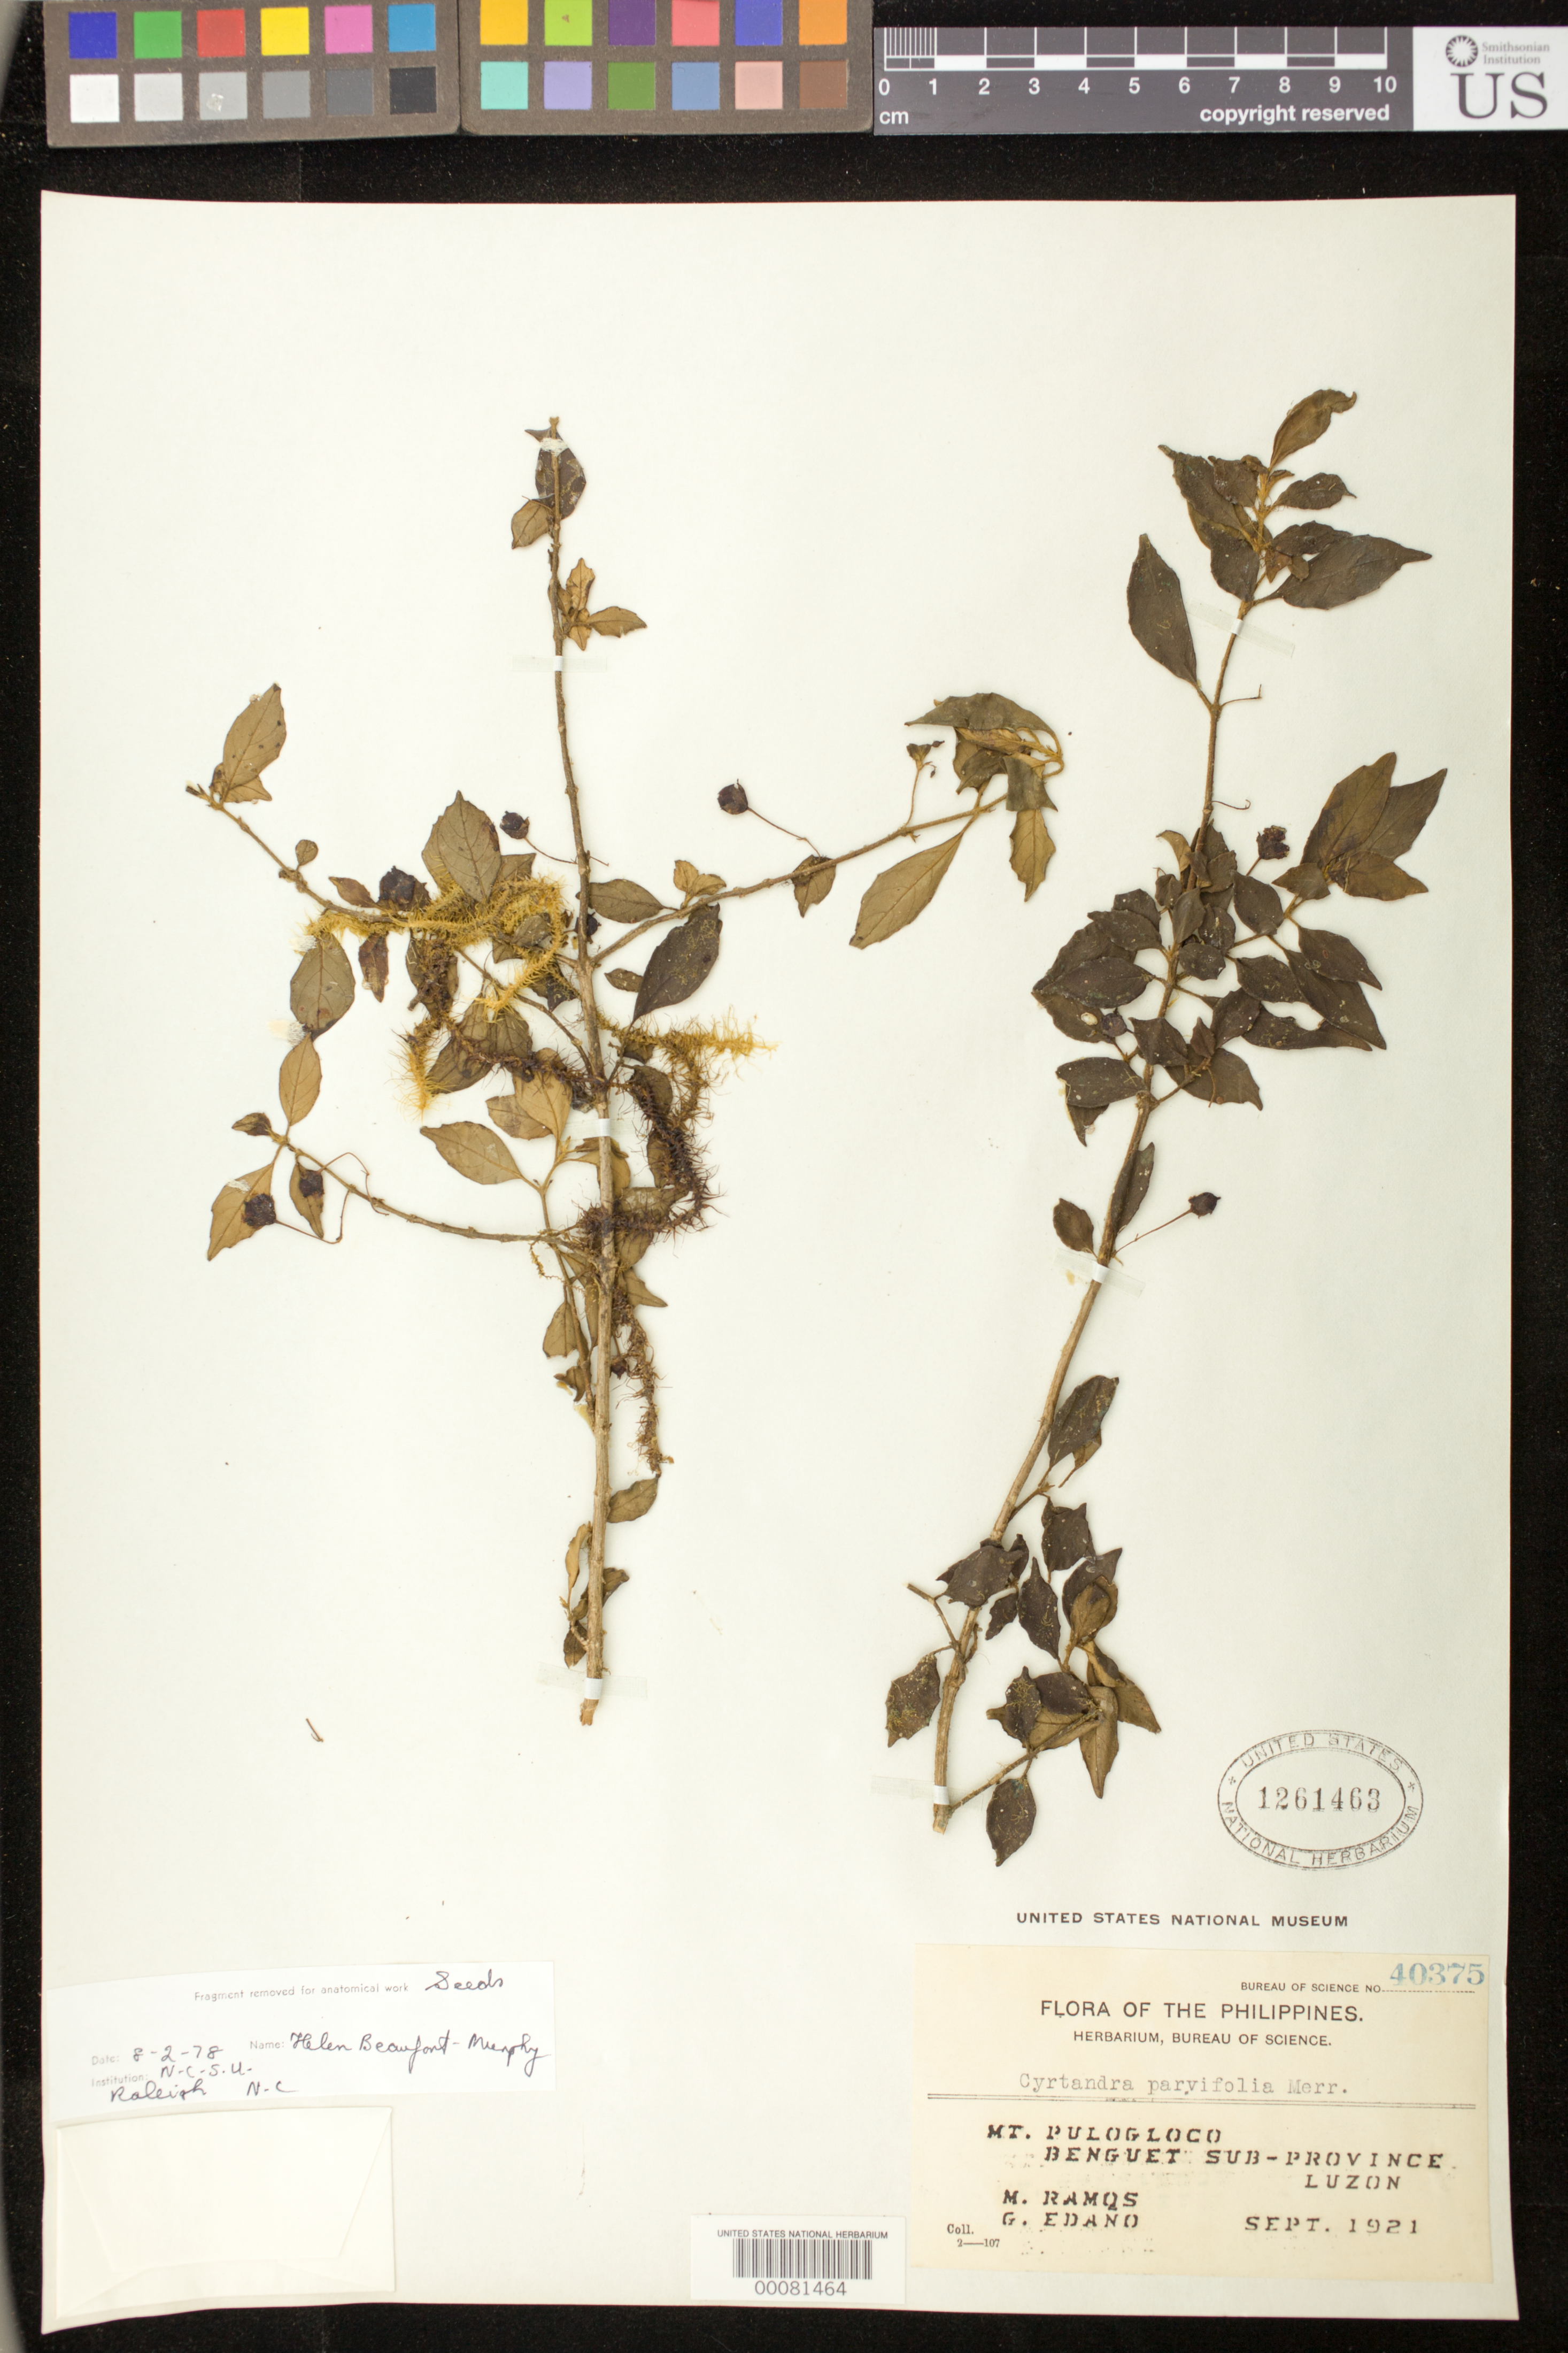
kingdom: Plantae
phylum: Tracheophyta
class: Magnoliopsida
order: Lamiales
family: Gesneriaceae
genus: Cyrtandra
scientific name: Cyrtandra parvifolia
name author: Merr.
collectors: M. Ramos & G. E. Edaño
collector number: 40375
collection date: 1921-09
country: Philippines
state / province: Cordillera (Administrative Region)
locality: Mt. Pulogloco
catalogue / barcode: US 1261463